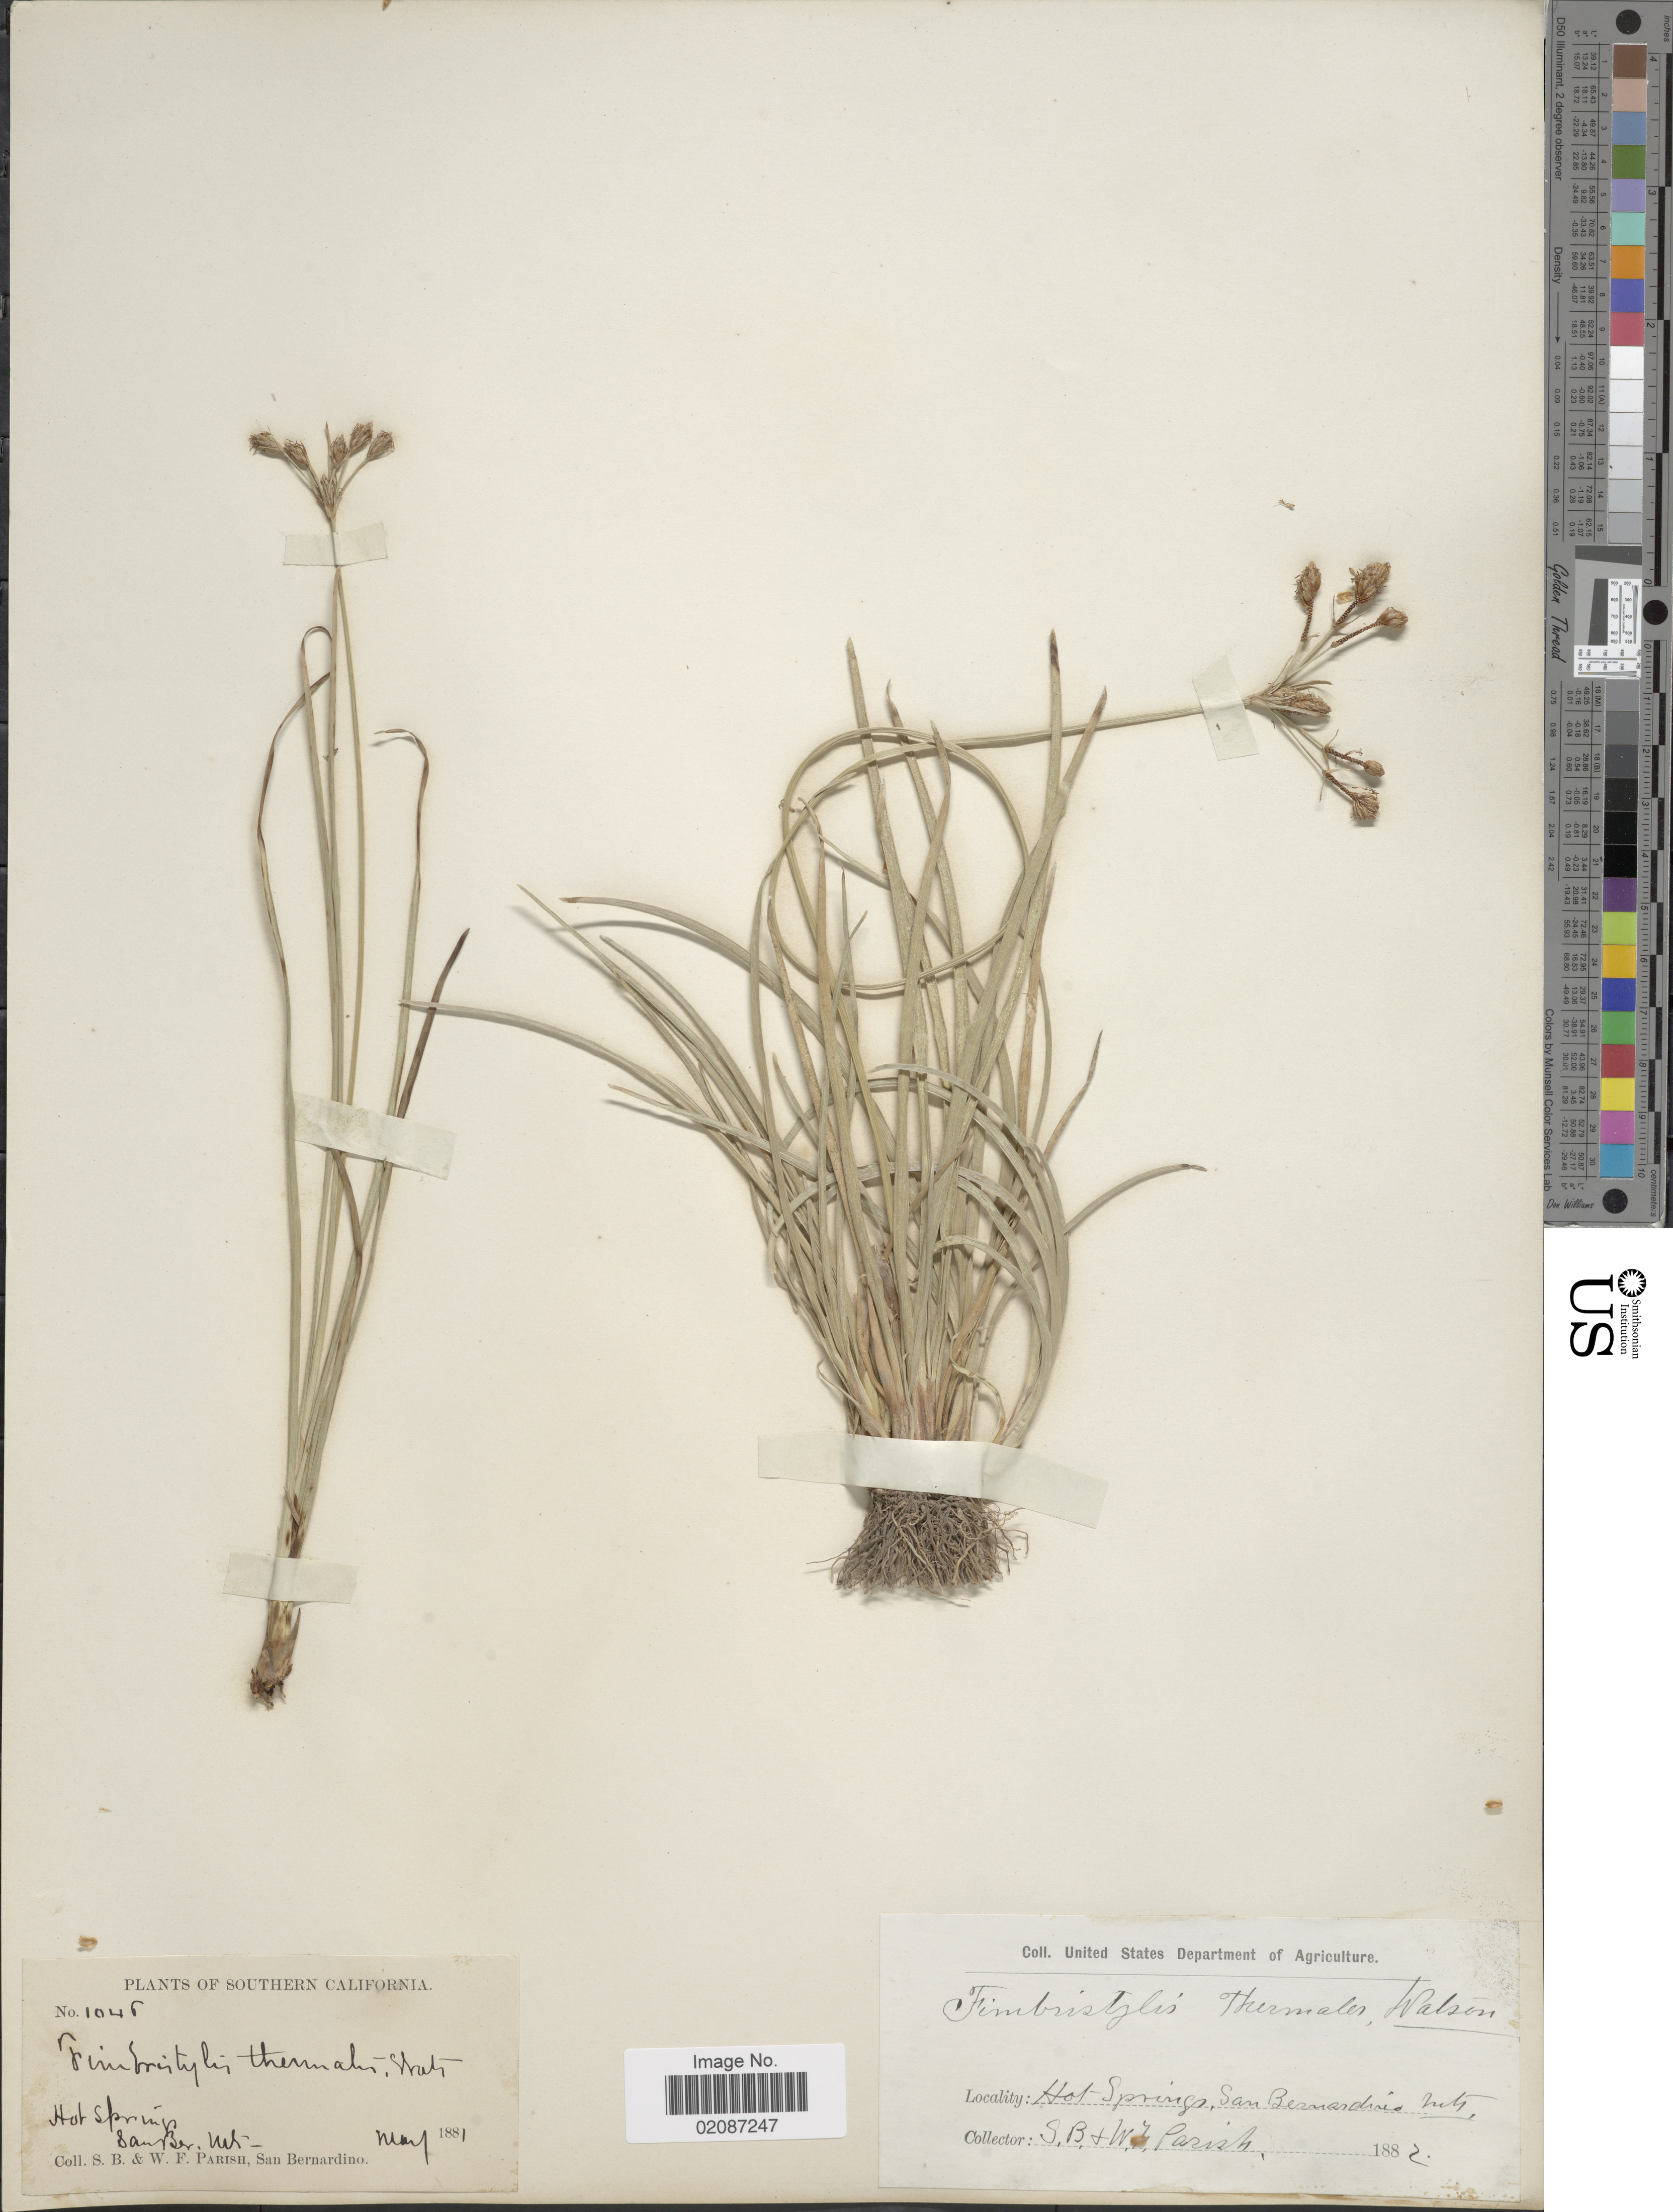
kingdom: Plantae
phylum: Tracheophyta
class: Liliopsida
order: Poales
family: Cyperaceae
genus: Fimbristylis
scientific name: Fimbristylis spadicea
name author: (L.) Vahl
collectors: S. B. Parish & W. F. Parish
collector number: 1046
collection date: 1881-05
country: United States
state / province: California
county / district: San Bernardino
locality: Southern California, Hot Springs, San Bernardino Mts.